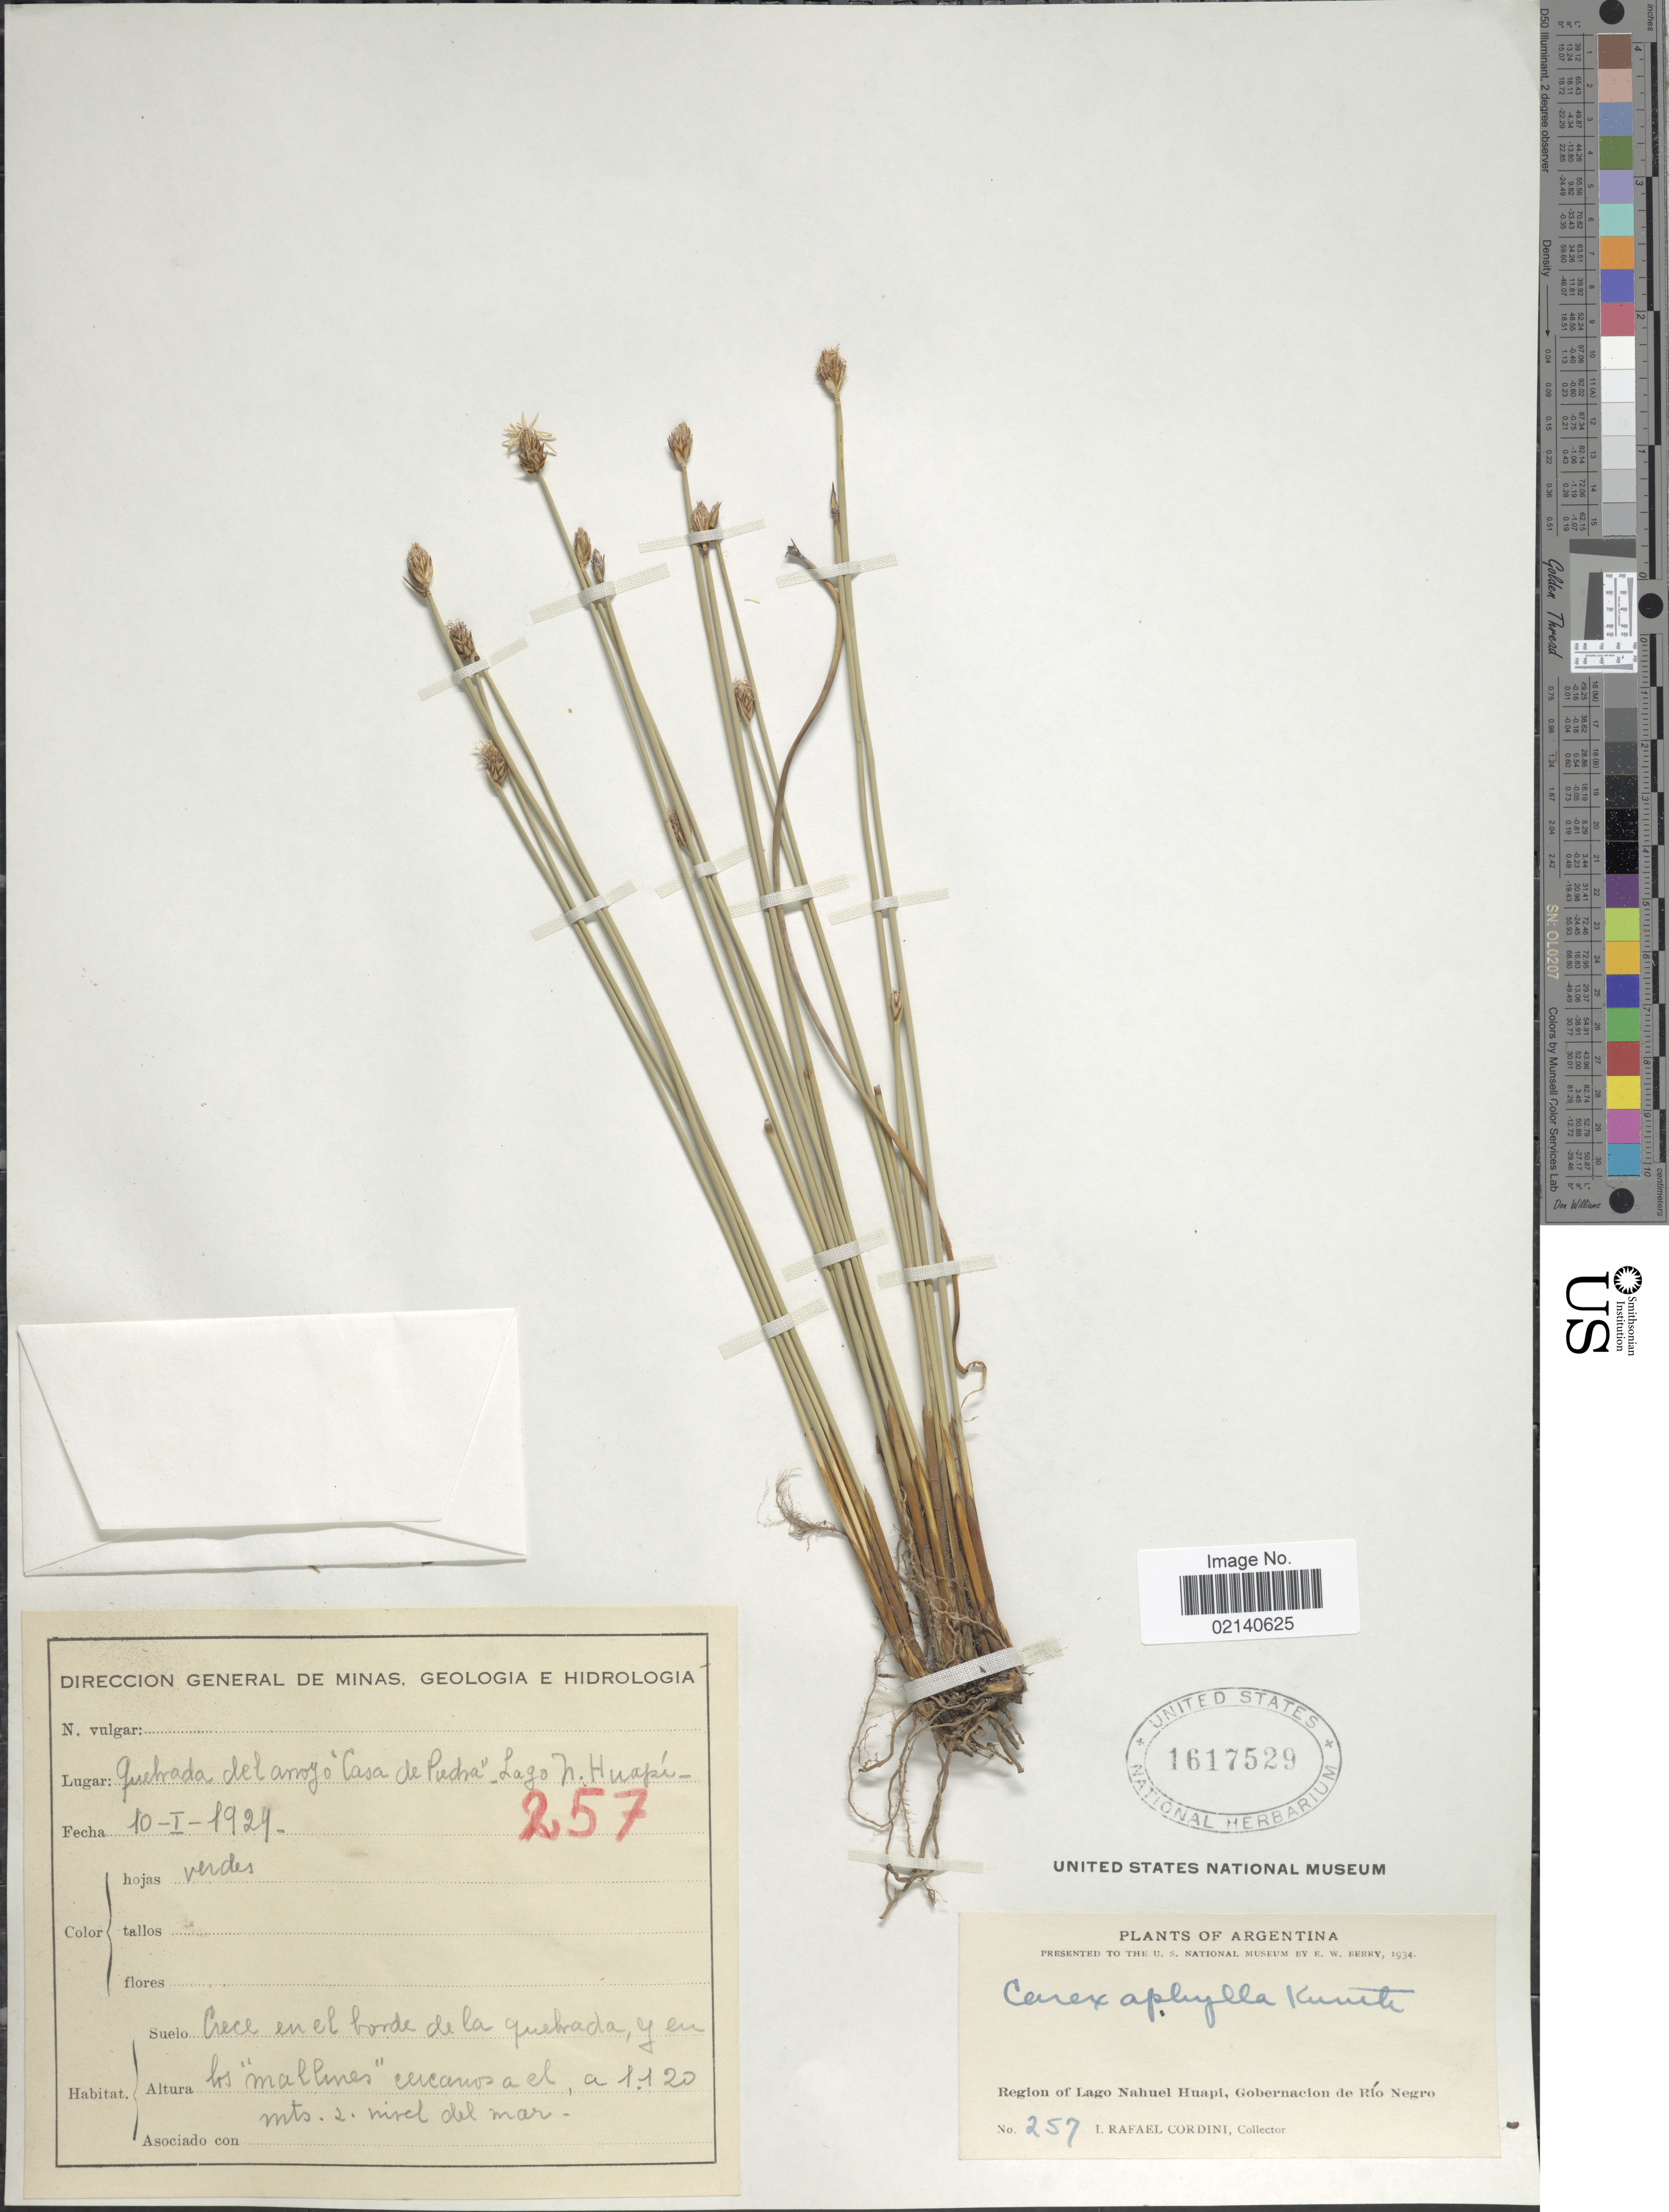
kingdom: Plantae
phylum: Tracheophyta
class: Liliopsida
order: Poales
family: Cyperaceae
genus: Carex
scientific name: Carex aphylla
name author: Kunth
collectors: I. Cordini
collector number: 257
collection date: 1929-01-10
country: Argentina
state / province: Rio Negro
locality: Regiomn of Lago Nahuel Huapi, Gobernacion de Rio Negro. Quebrada del anoyo "Casa de Piedra"Lago N. Huapi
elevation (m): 1120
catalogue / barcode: US 1617529